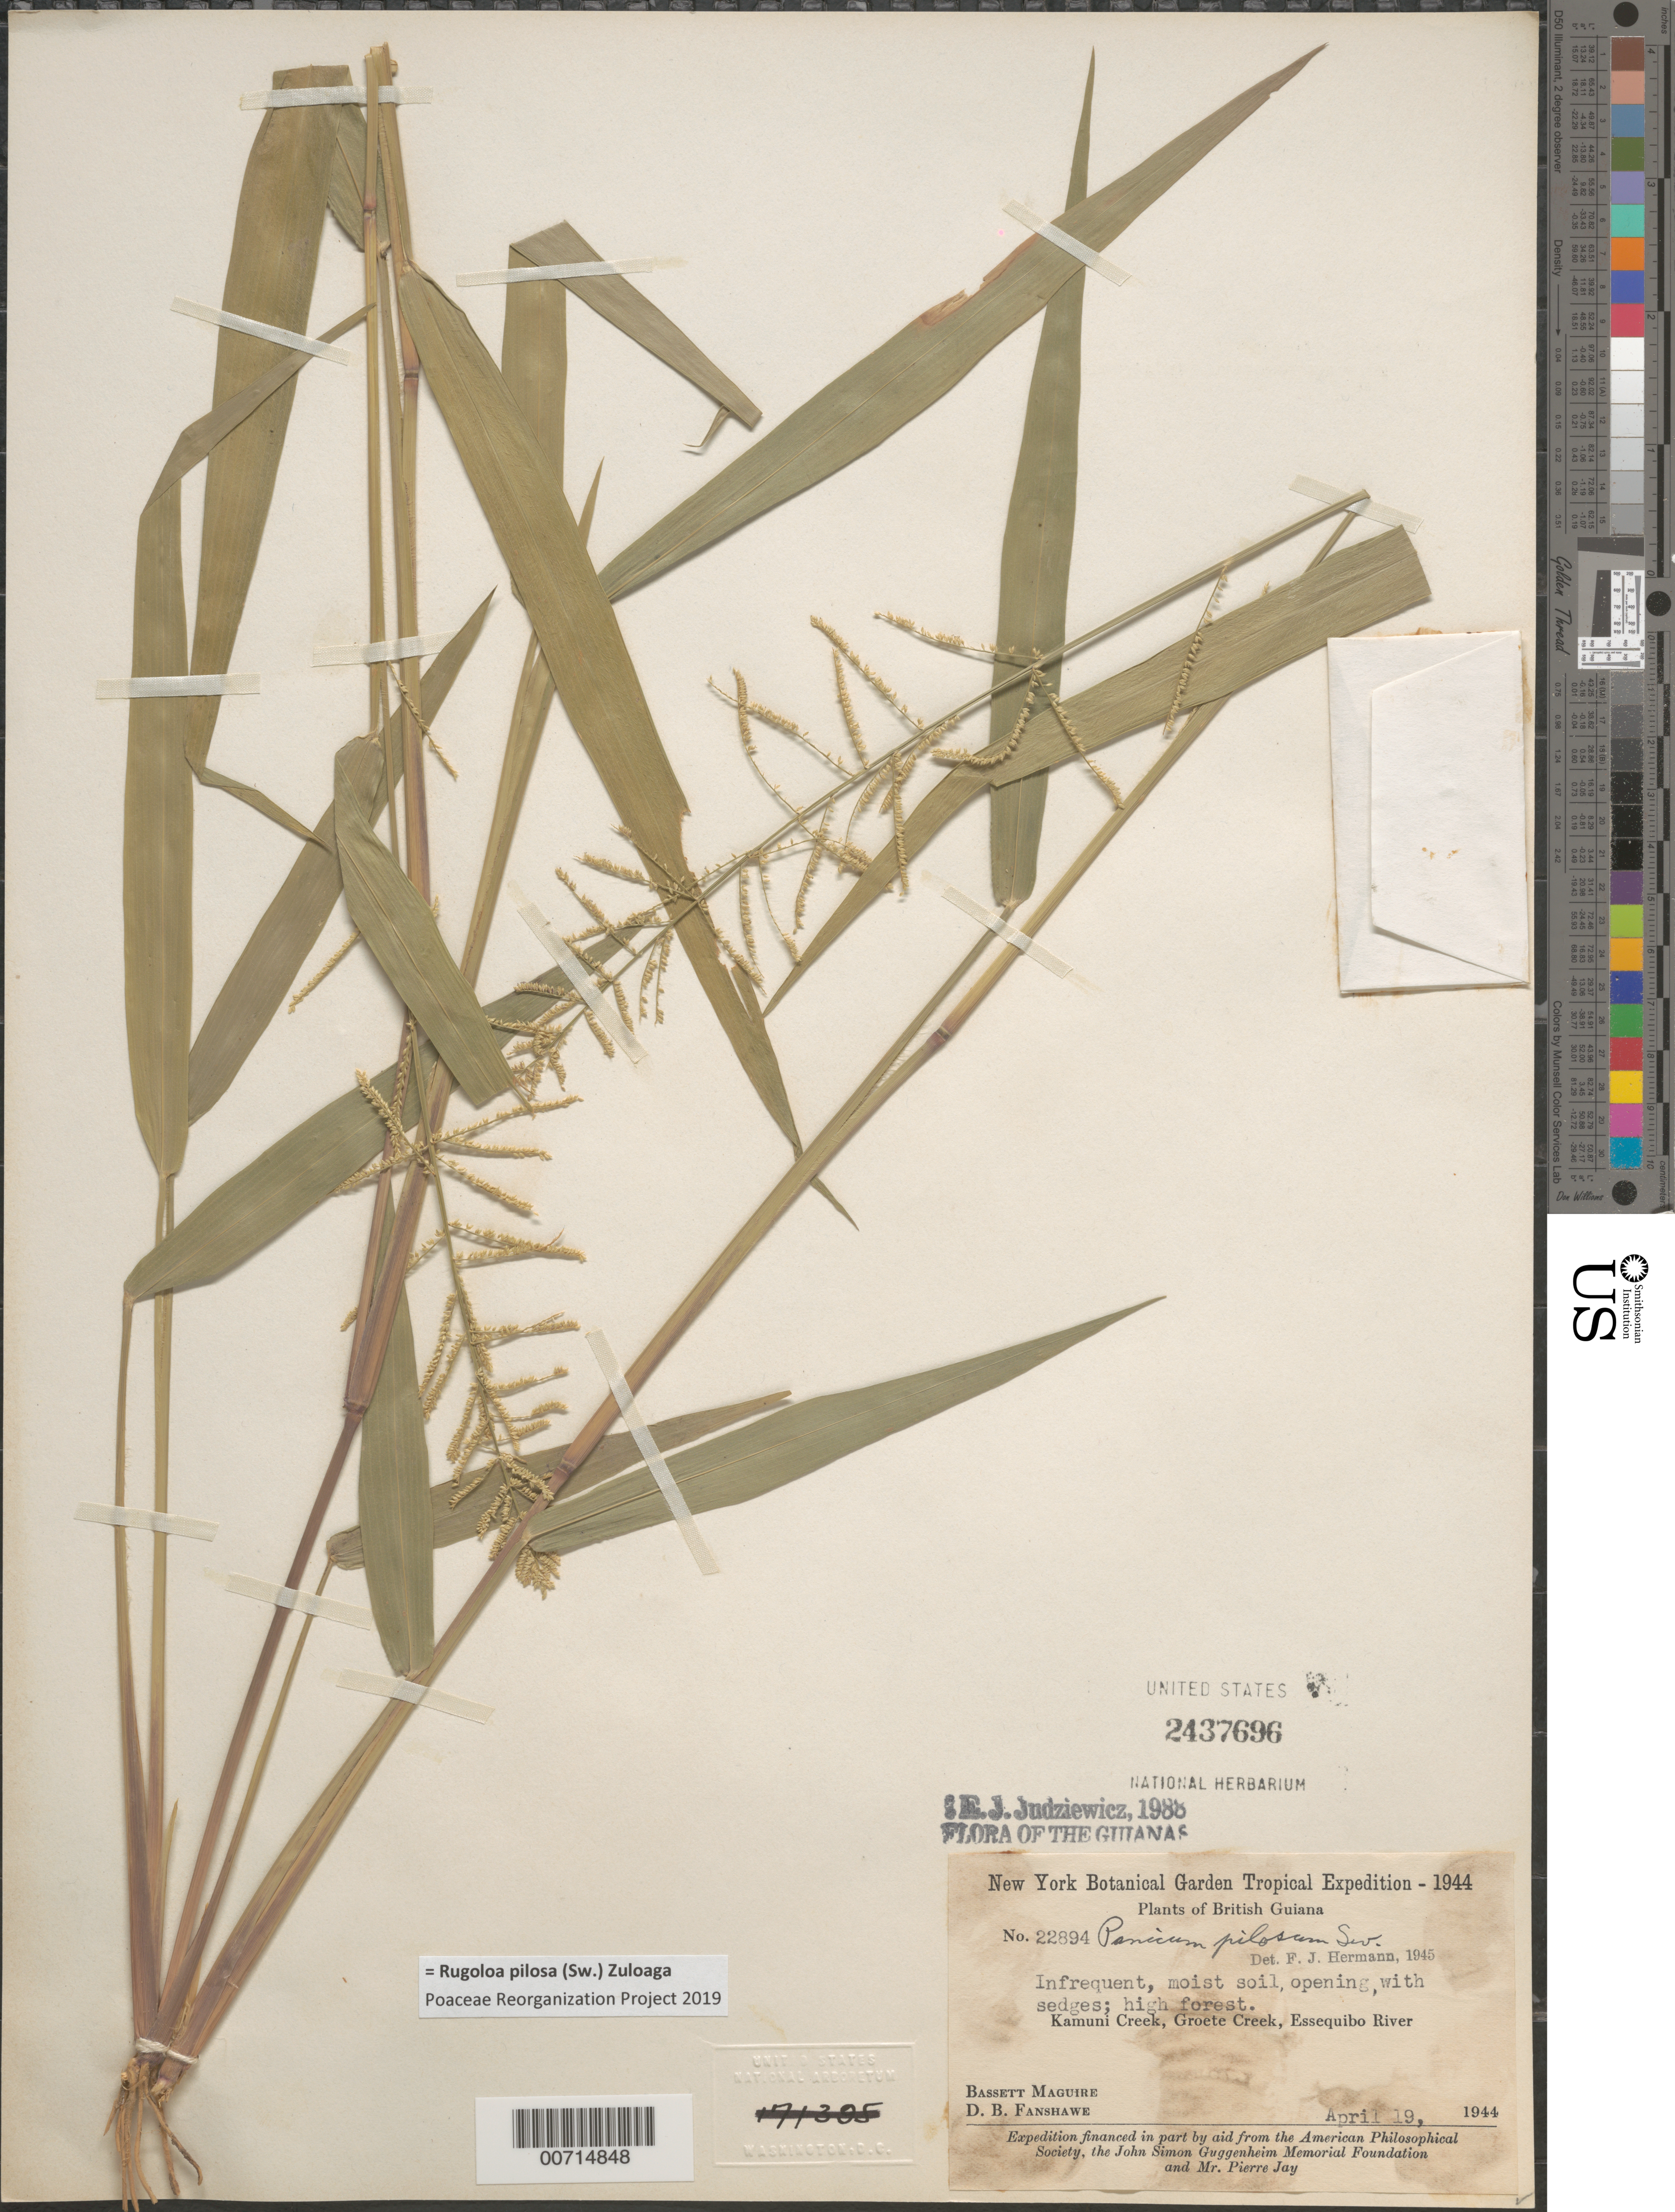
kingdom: Plantae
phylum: Tracheophyta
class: Liliopsida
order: Poales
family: Poaceae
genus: Panicum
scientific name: Panicum pilosum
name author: Sw.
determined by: Hermann, F. J.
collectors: B. Maguire & D. B. Fanshawe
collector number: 22894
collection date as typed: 19-Apr-44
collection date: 1944-04-19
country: Guyana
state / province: Essequibo Isl-W. Demerara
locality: Kamuni Creek, Groete Creek, Essequibo River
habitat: High forest, with sedges, moist soil, opening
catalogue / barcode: US 2437696